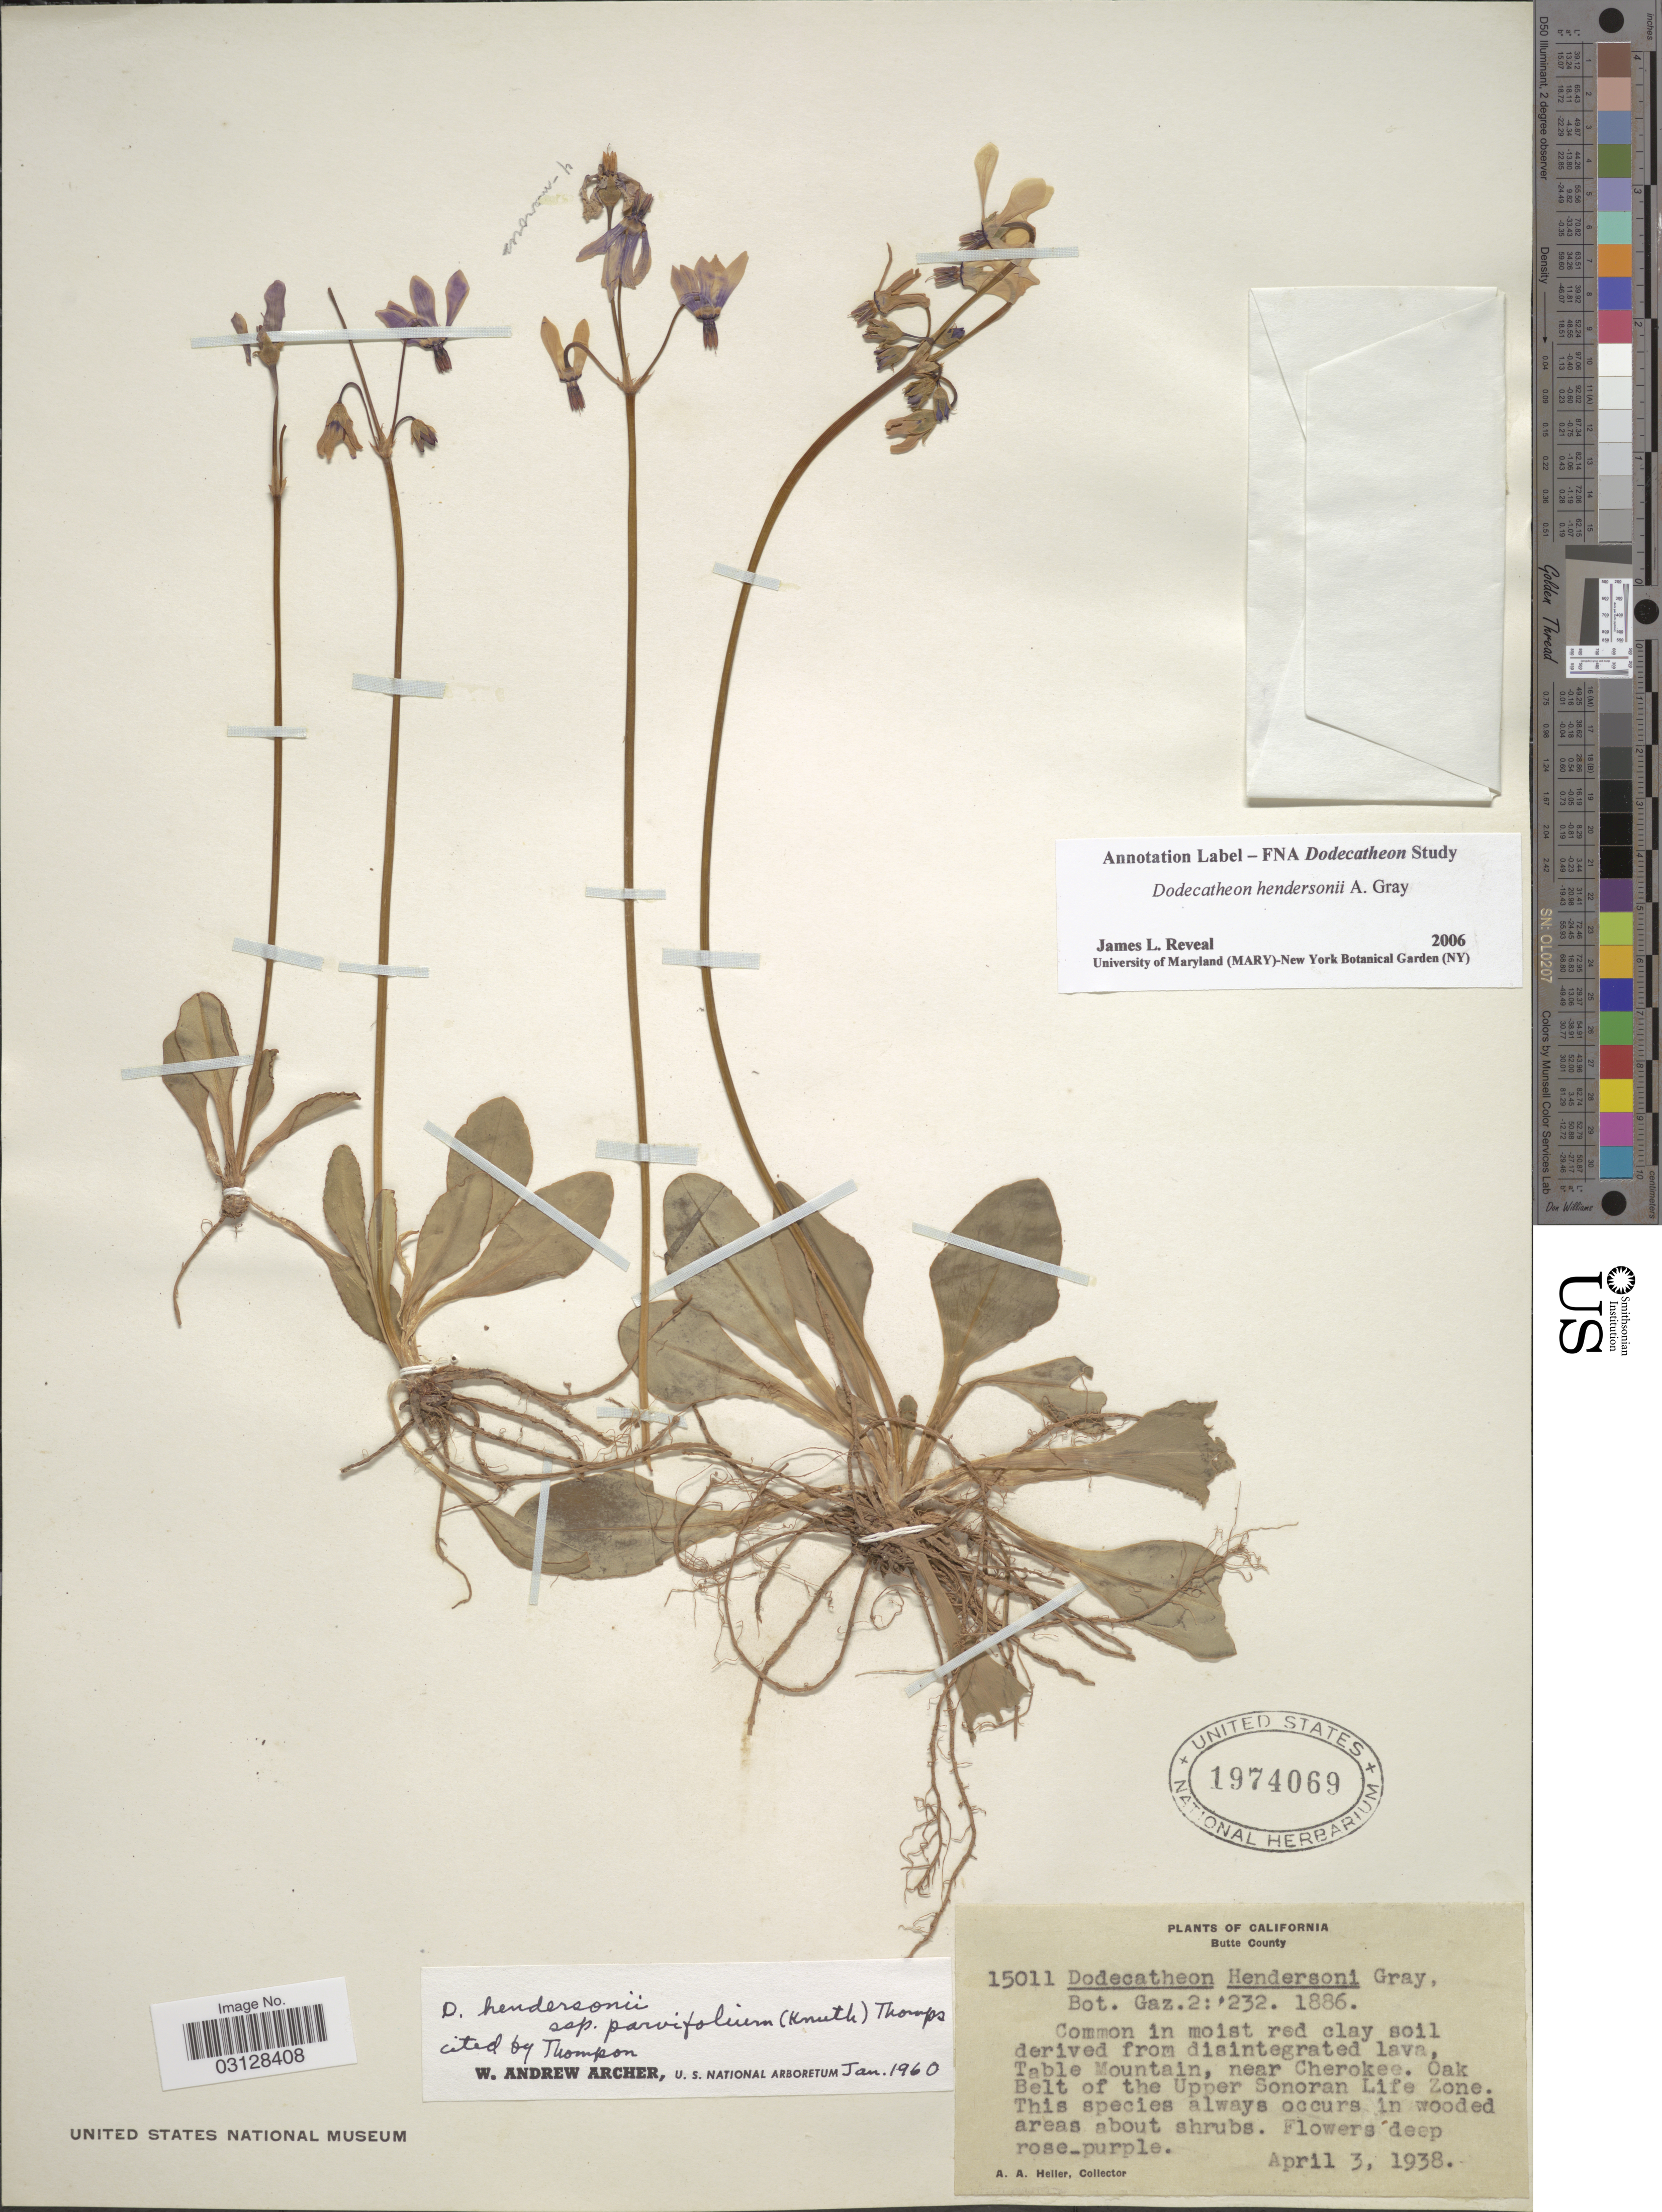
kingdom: Plantae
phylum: Tracheophyta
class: Magnoliopsida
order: Ericales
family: Primulaceae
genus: Dodecatheon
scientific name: Dodecatheon hendersonii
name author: A. Gray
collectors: A. A. Heller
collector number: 15011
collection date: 1938-04-03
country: United States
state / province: California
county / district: Butte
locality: Butte County. Table Mountain, near Cherokee. Oak Belt of the Upper Sonoran Life Zone.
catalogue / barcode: US 1974069